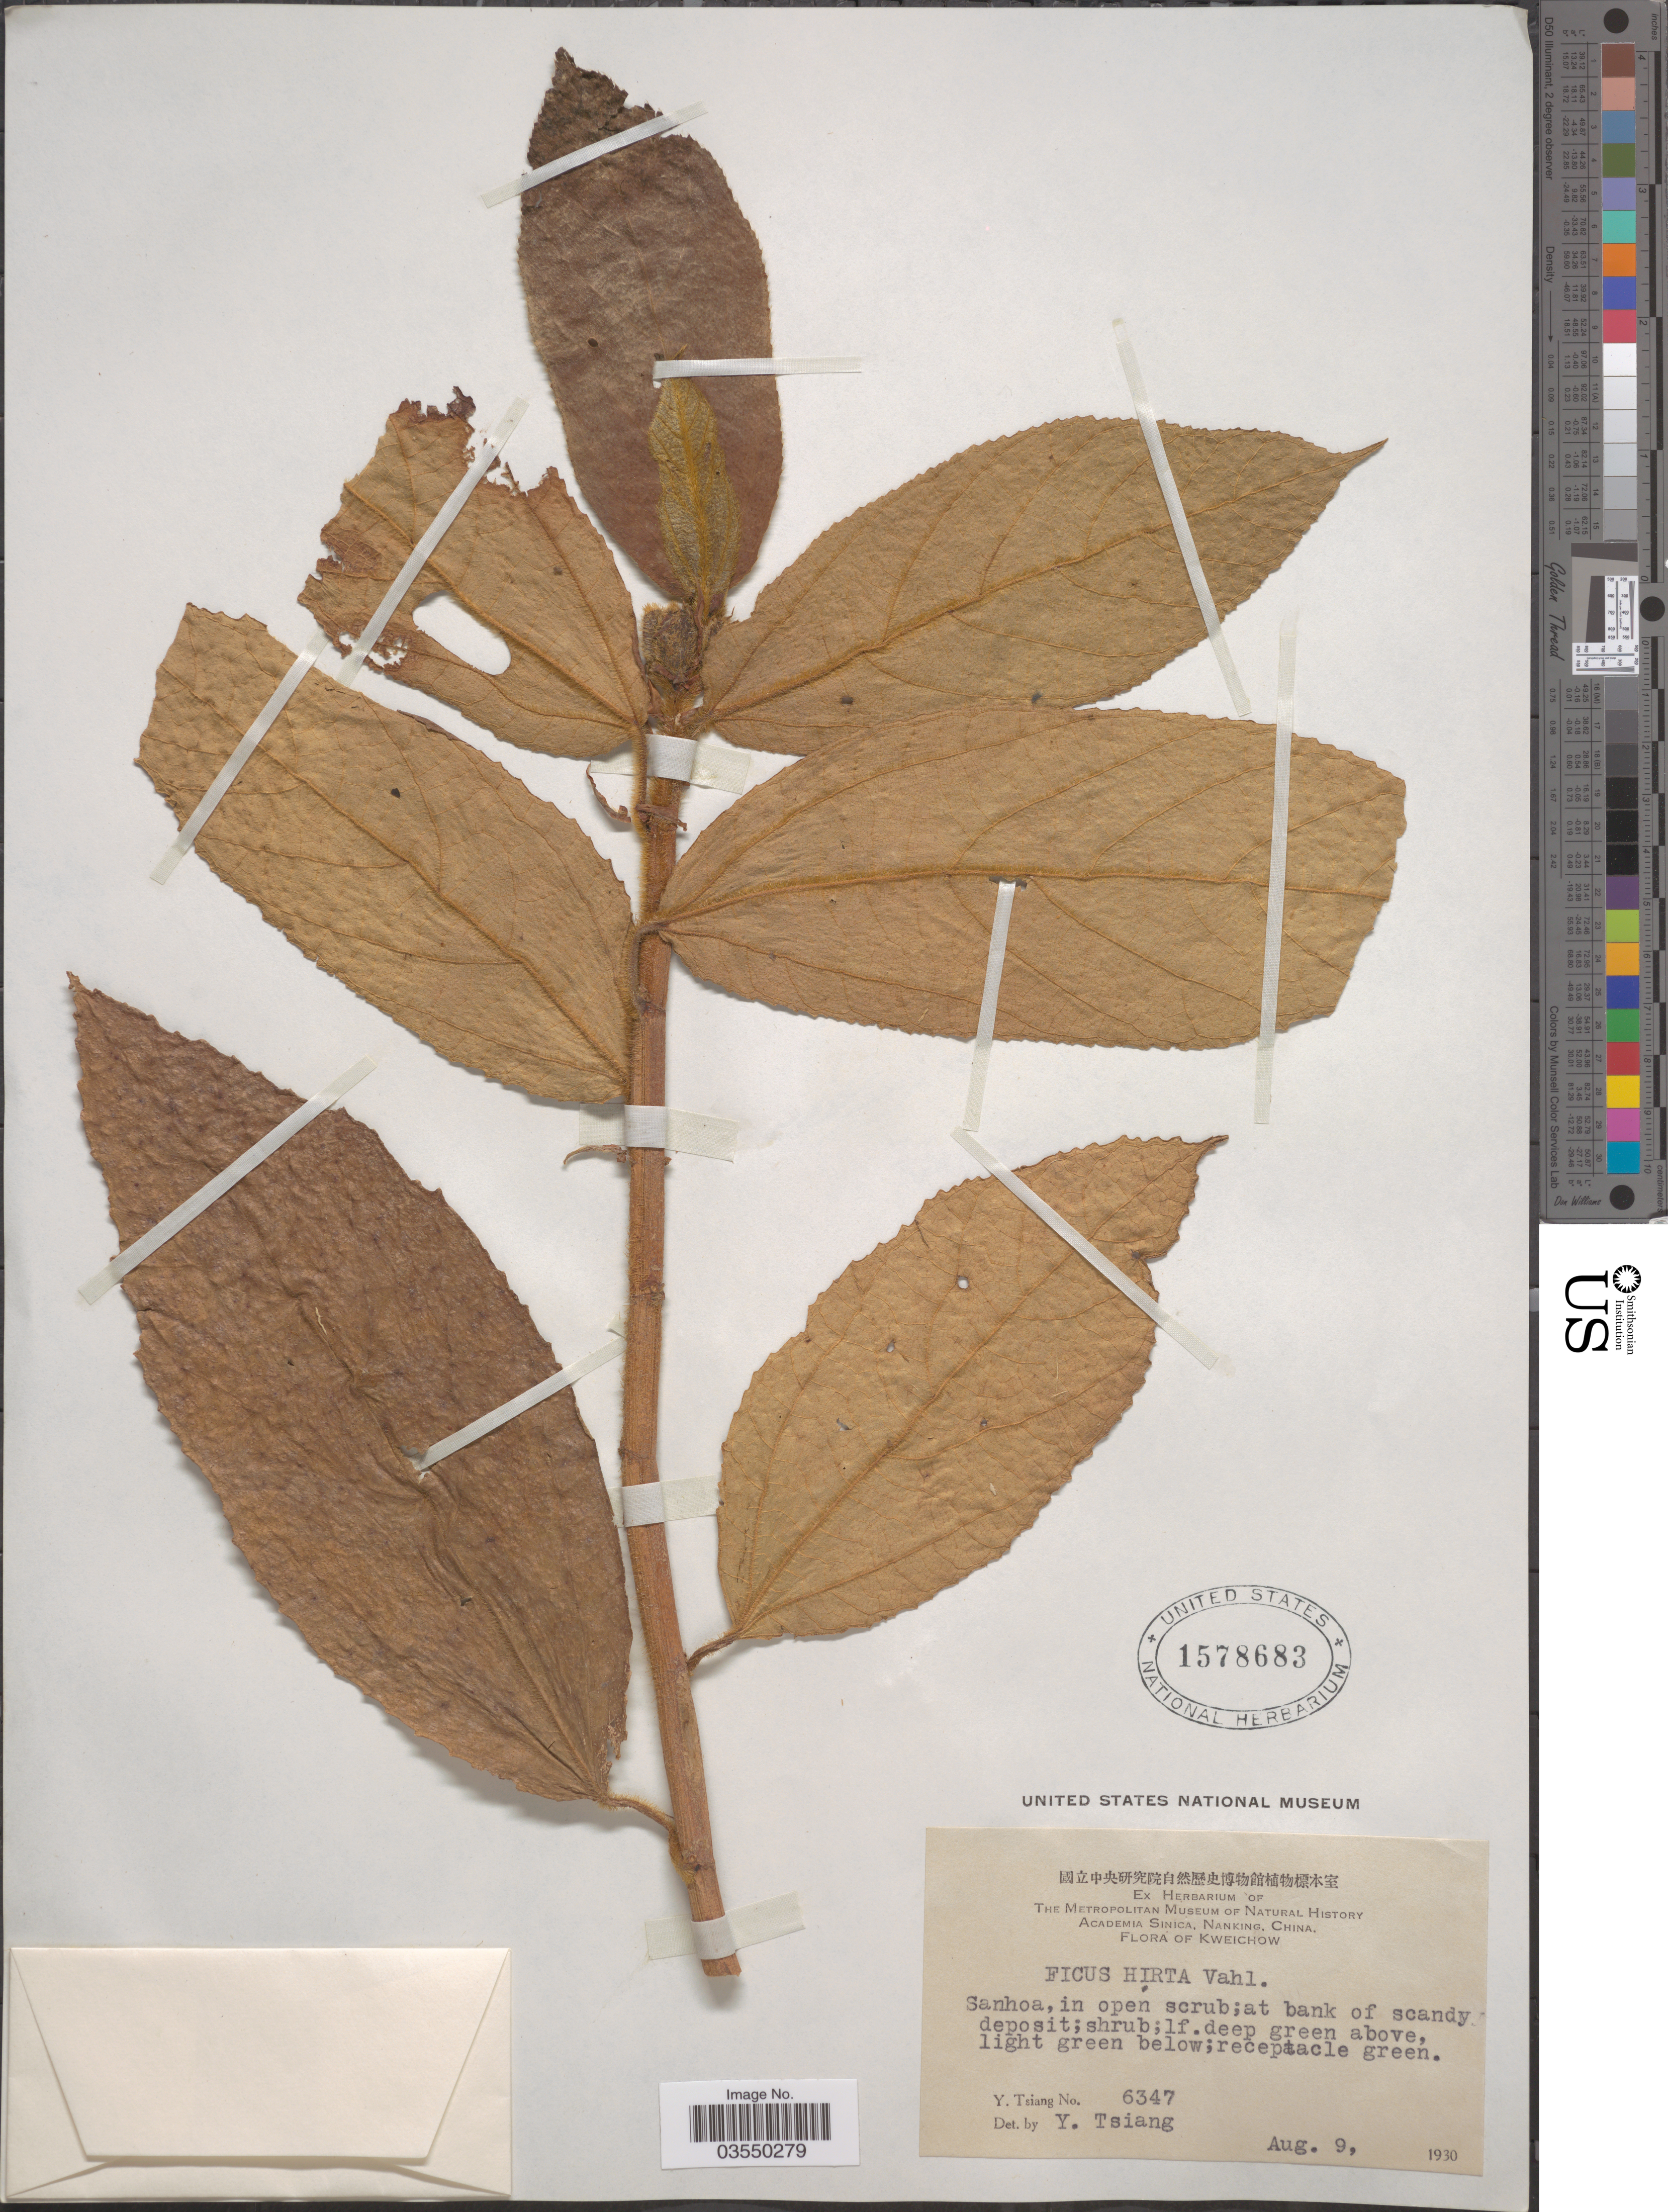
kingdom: Plantae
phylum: Tracheophyta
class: Magnoliopsida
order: Rosales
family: Moraceae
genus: Ficus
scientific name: Ficus hirta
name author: Vahl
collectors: Y. Tsiang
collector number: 6347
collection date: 1930-08-09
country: China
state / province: Guizhou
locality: Kweichow. Sanhoa.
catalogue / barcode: US 1578683